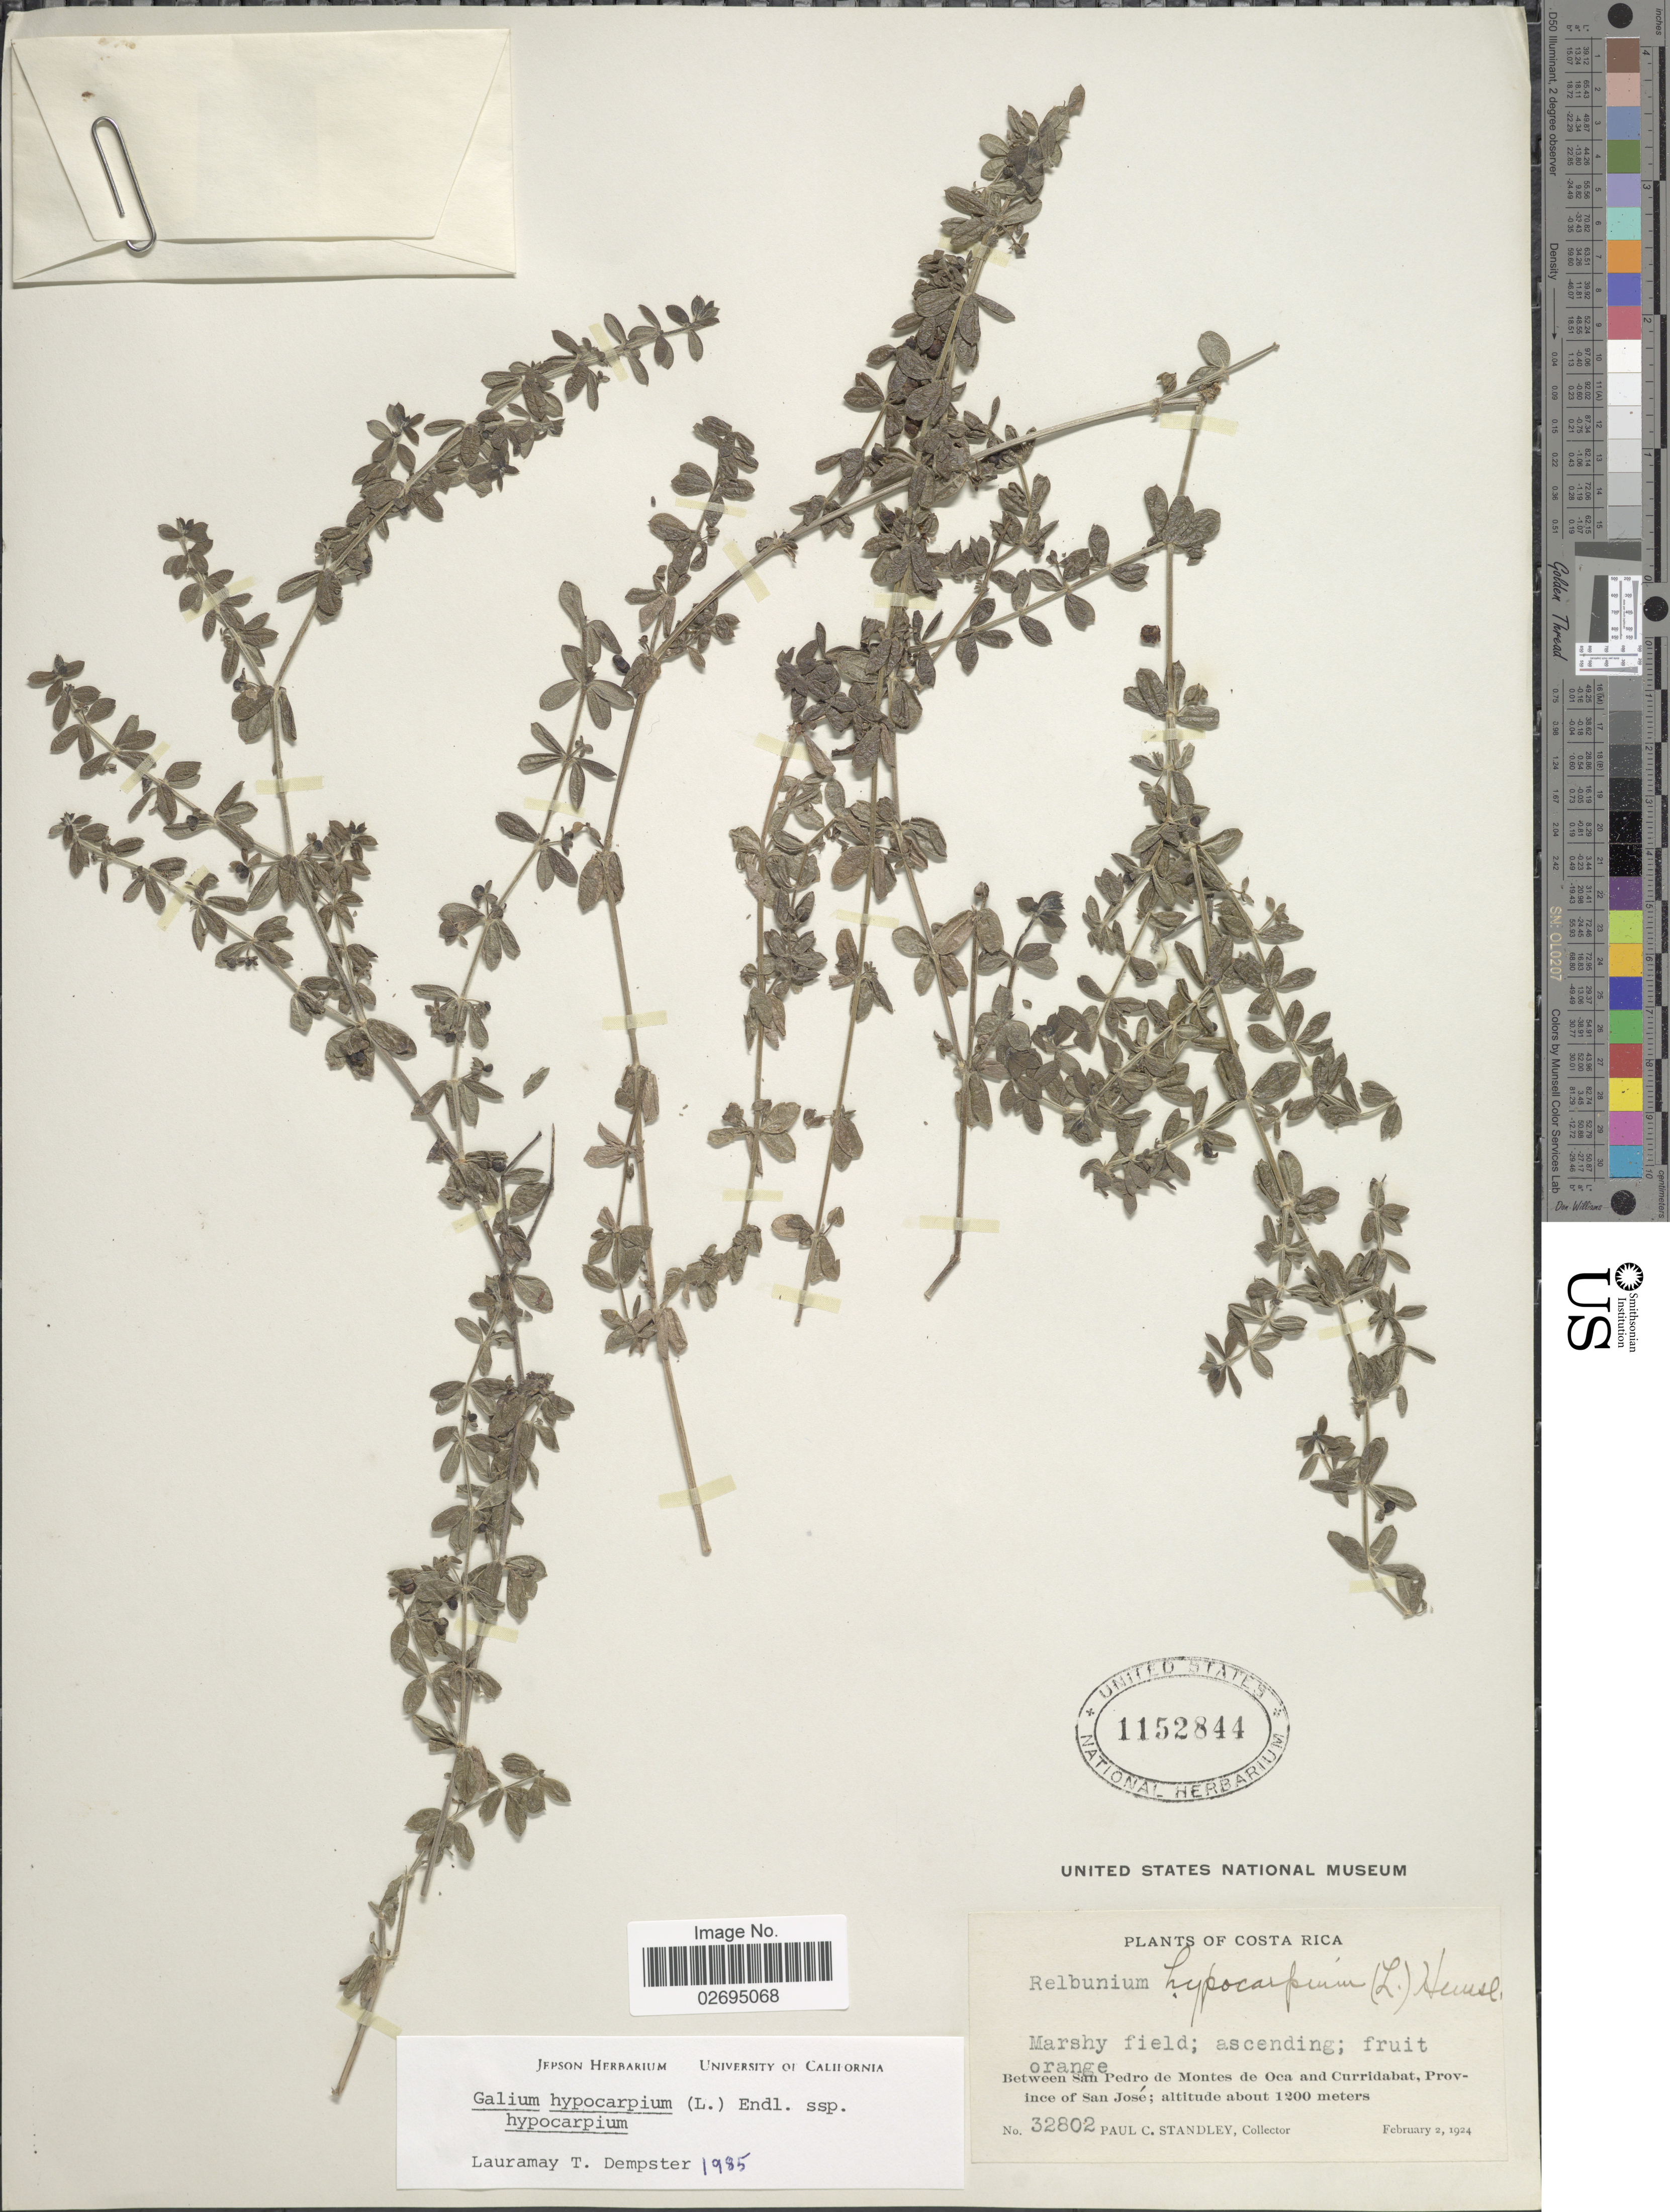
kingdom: Plantae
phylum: Tracheophyta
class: Magnoliopsida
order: Gentianales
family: Rubiaceae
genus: Galium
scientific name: Galium hypocarpium subsp. hypocarpium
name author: (L.) Endl. ex Griseb.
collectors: P. C. Standley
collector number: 32802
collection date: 1924-02-02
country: Costa Rica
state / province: San José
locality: Between San Pedro de Montes de Oca and Curridabat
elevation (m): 1200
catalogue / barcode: US 1152844